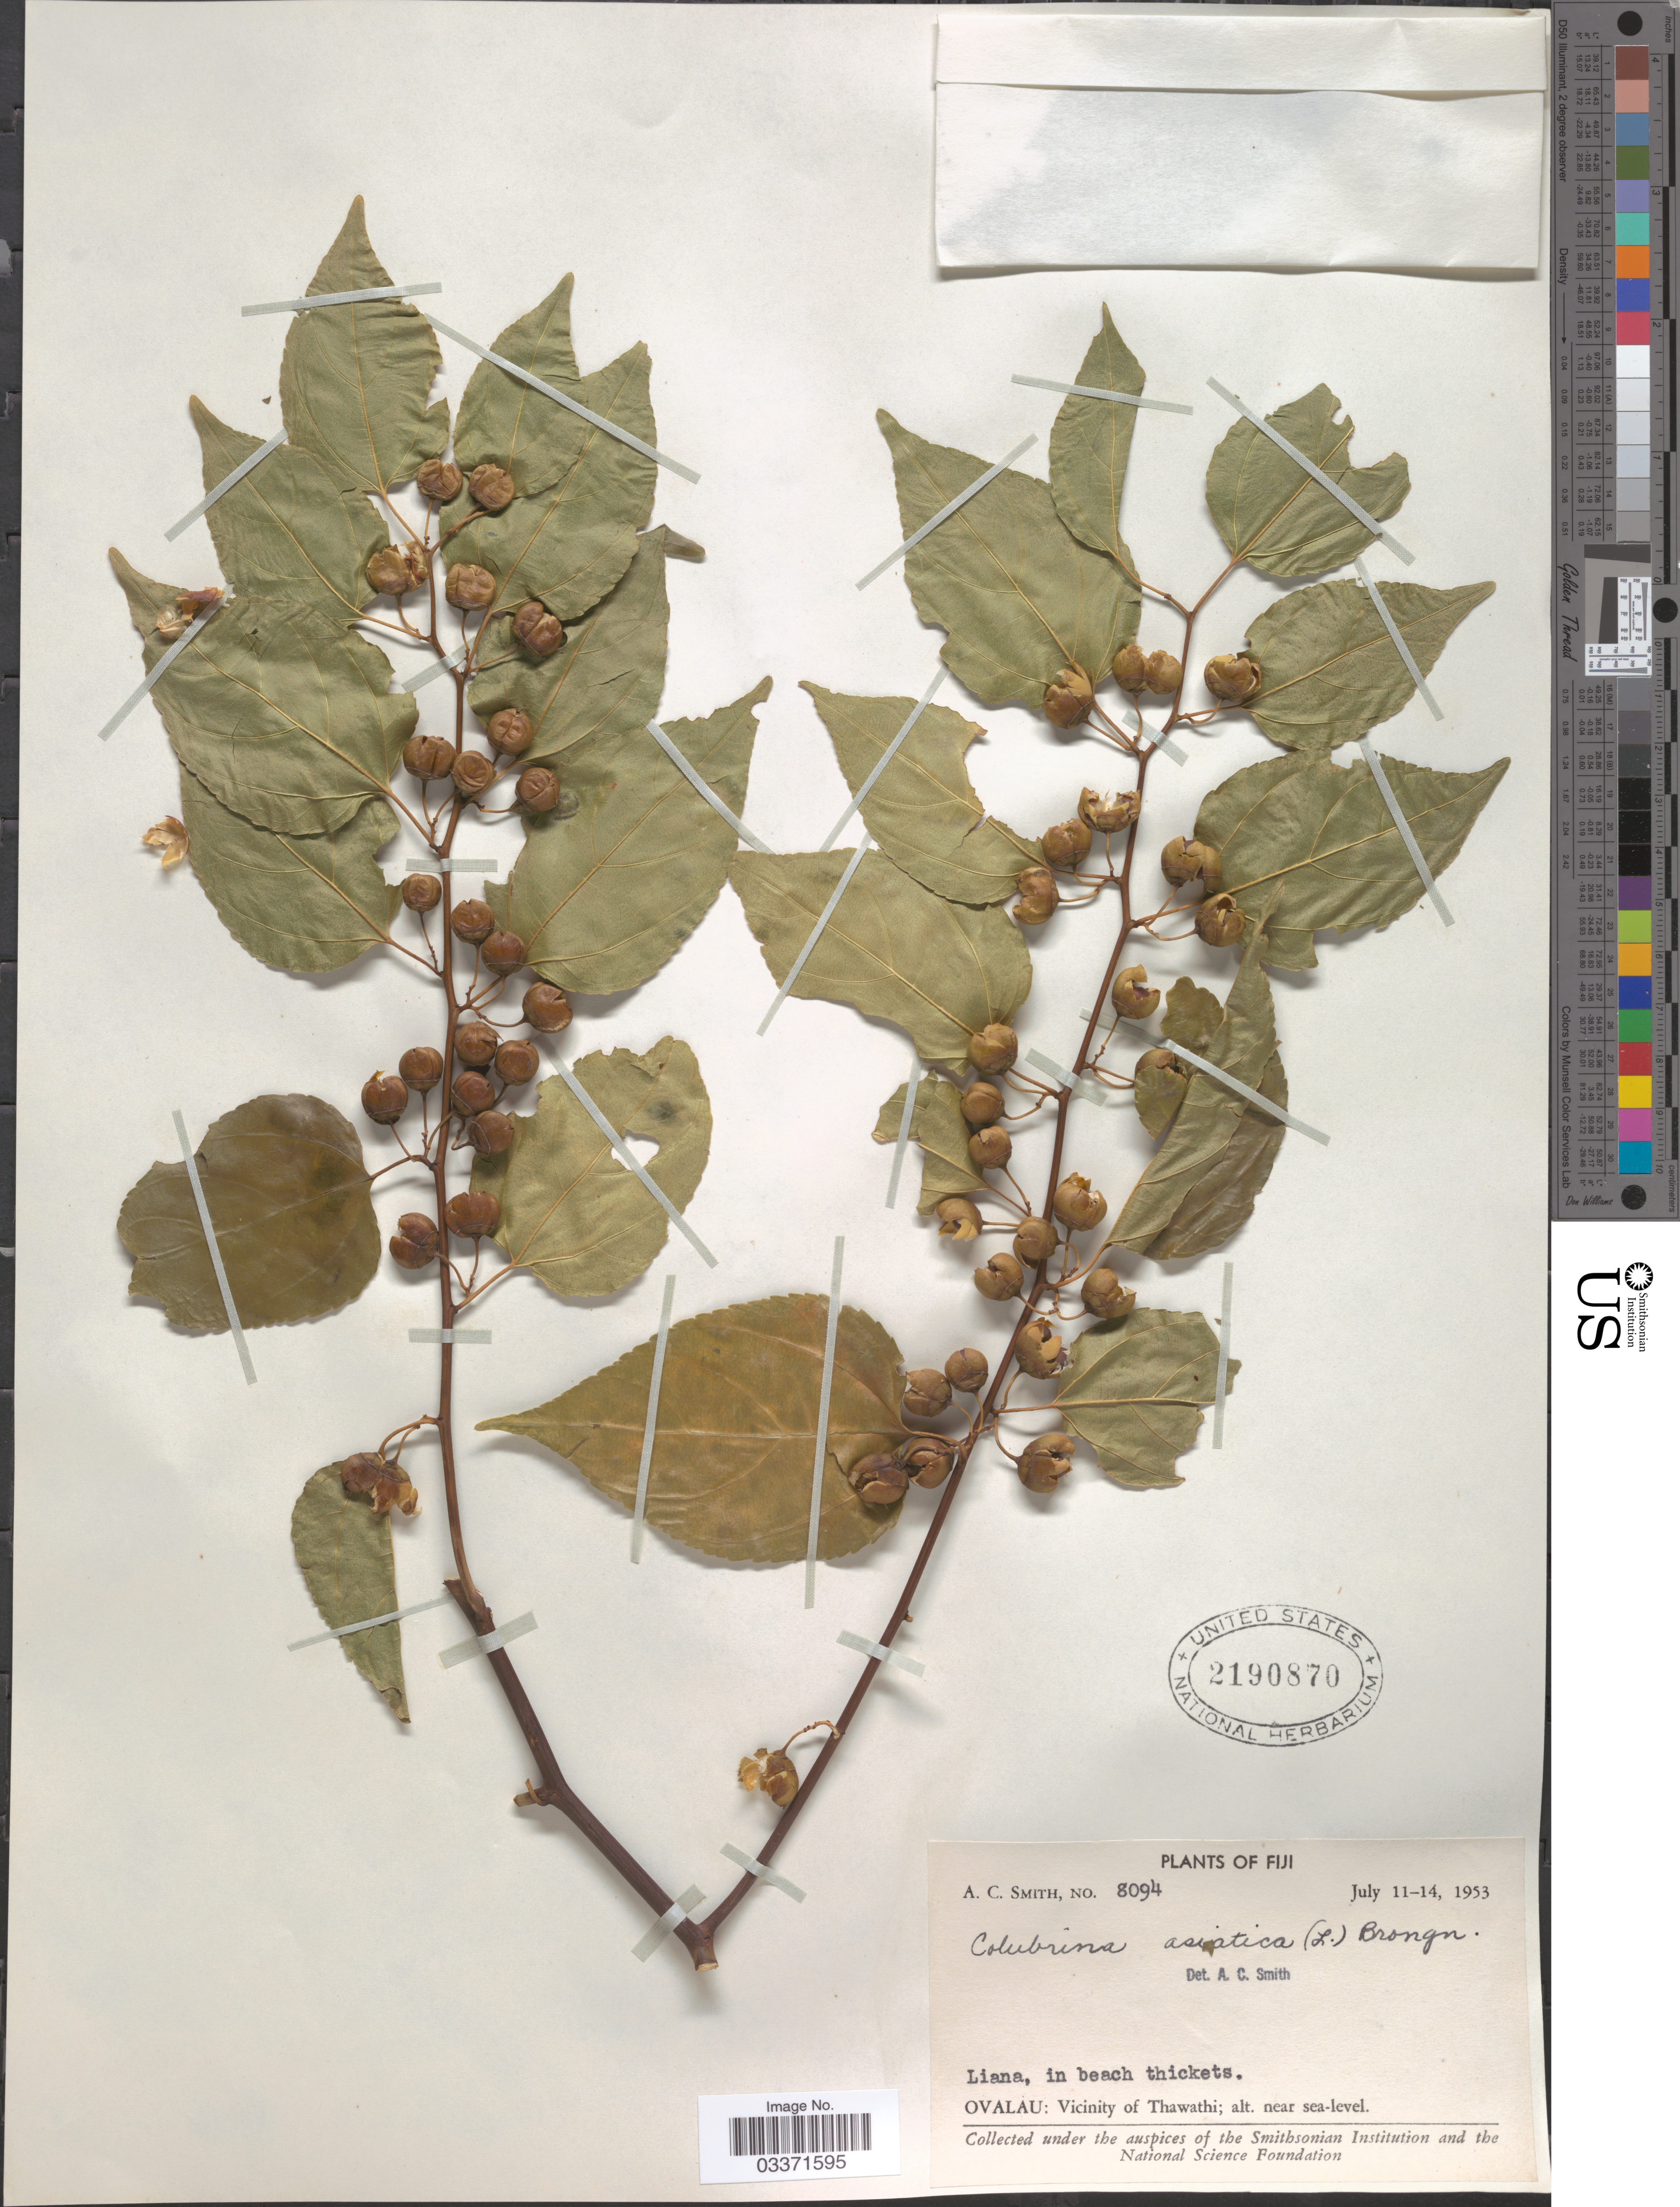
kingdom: Plantae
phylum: Tracheophyta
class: Magnoliopsida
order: Rosales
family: Rhamnaceae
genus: Colubrina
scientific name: Colubrina asiatica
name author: (L.) Brongn.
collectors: A. C. Smith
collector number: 8094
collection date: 1953-07-11/1953-07-14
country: Fiji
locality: Ovalau: Vicinity of Thawathi.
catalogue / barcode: US 2190870